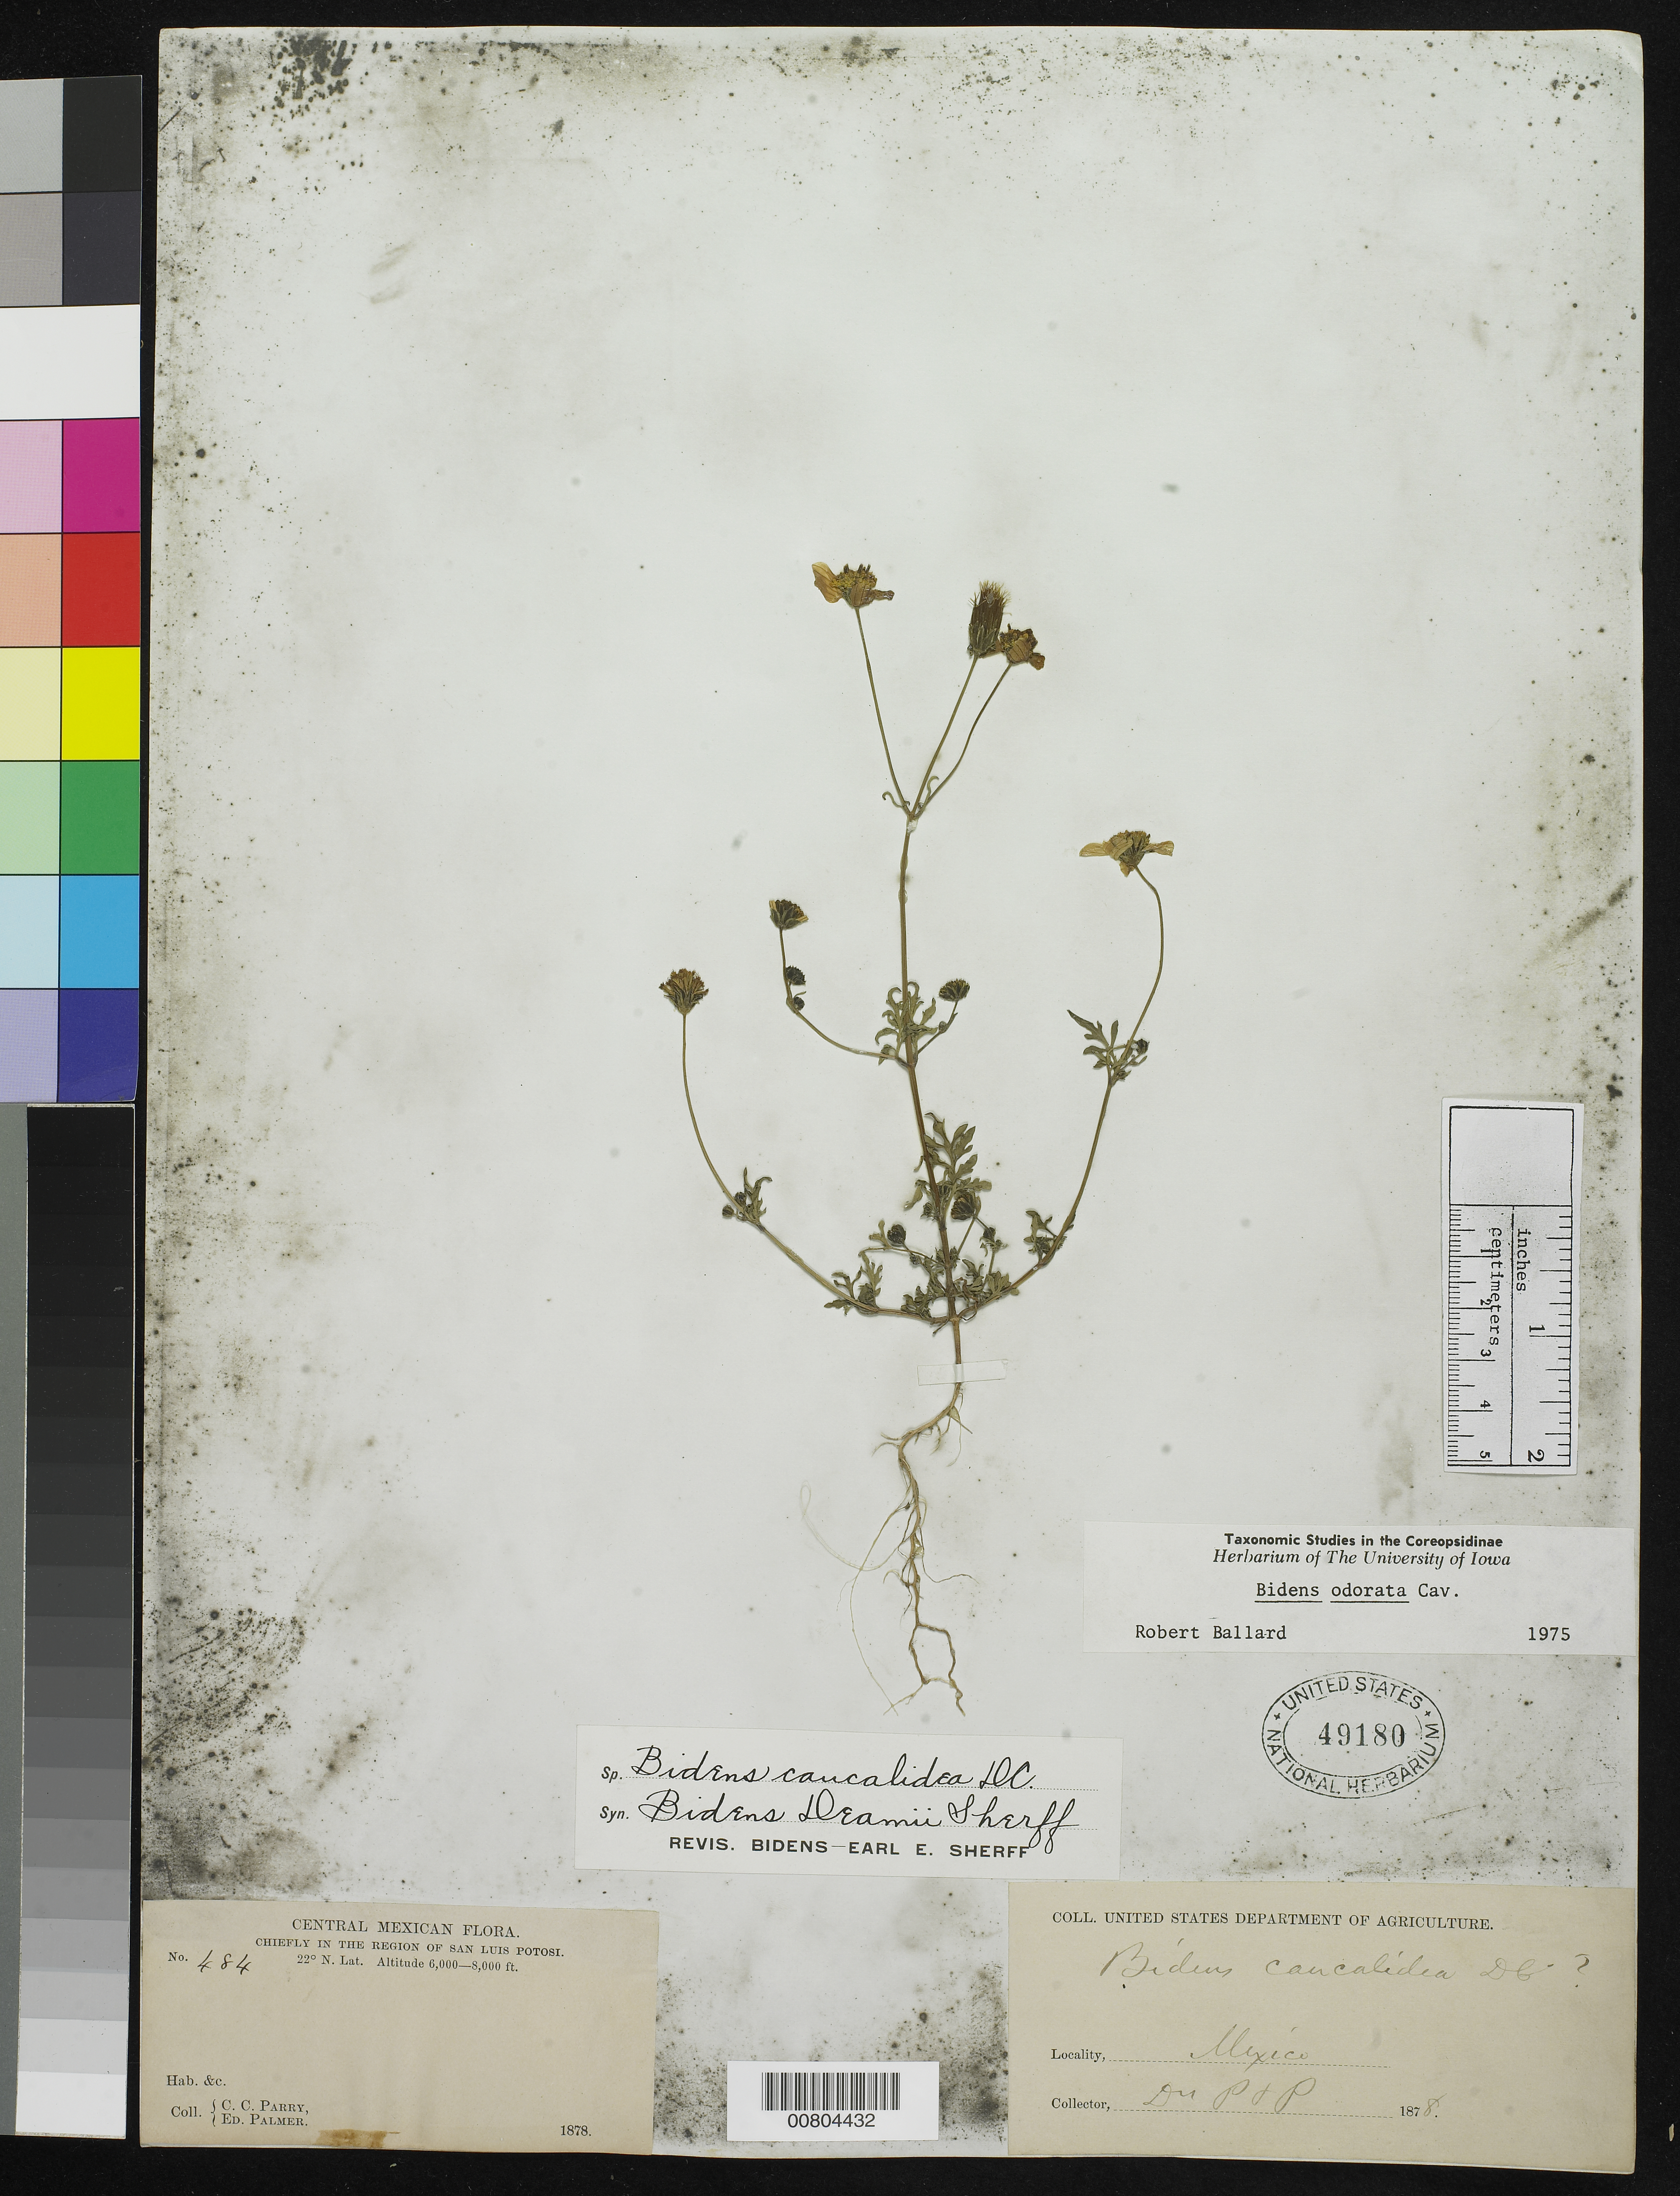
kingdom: Plantae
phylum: Tracheophyta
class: Magnoliopsida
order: Asterales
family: Asteraceae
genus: Bidens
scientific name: Bidens odorata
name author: Cav.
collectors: C. C. Parry & E. Palmer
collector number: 484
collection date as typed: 1878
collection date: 1878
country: Mexico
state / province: San Luis Potosí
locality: Chiefly in the region of San Luis Potosí.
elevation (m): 1829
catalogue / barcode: US 49180